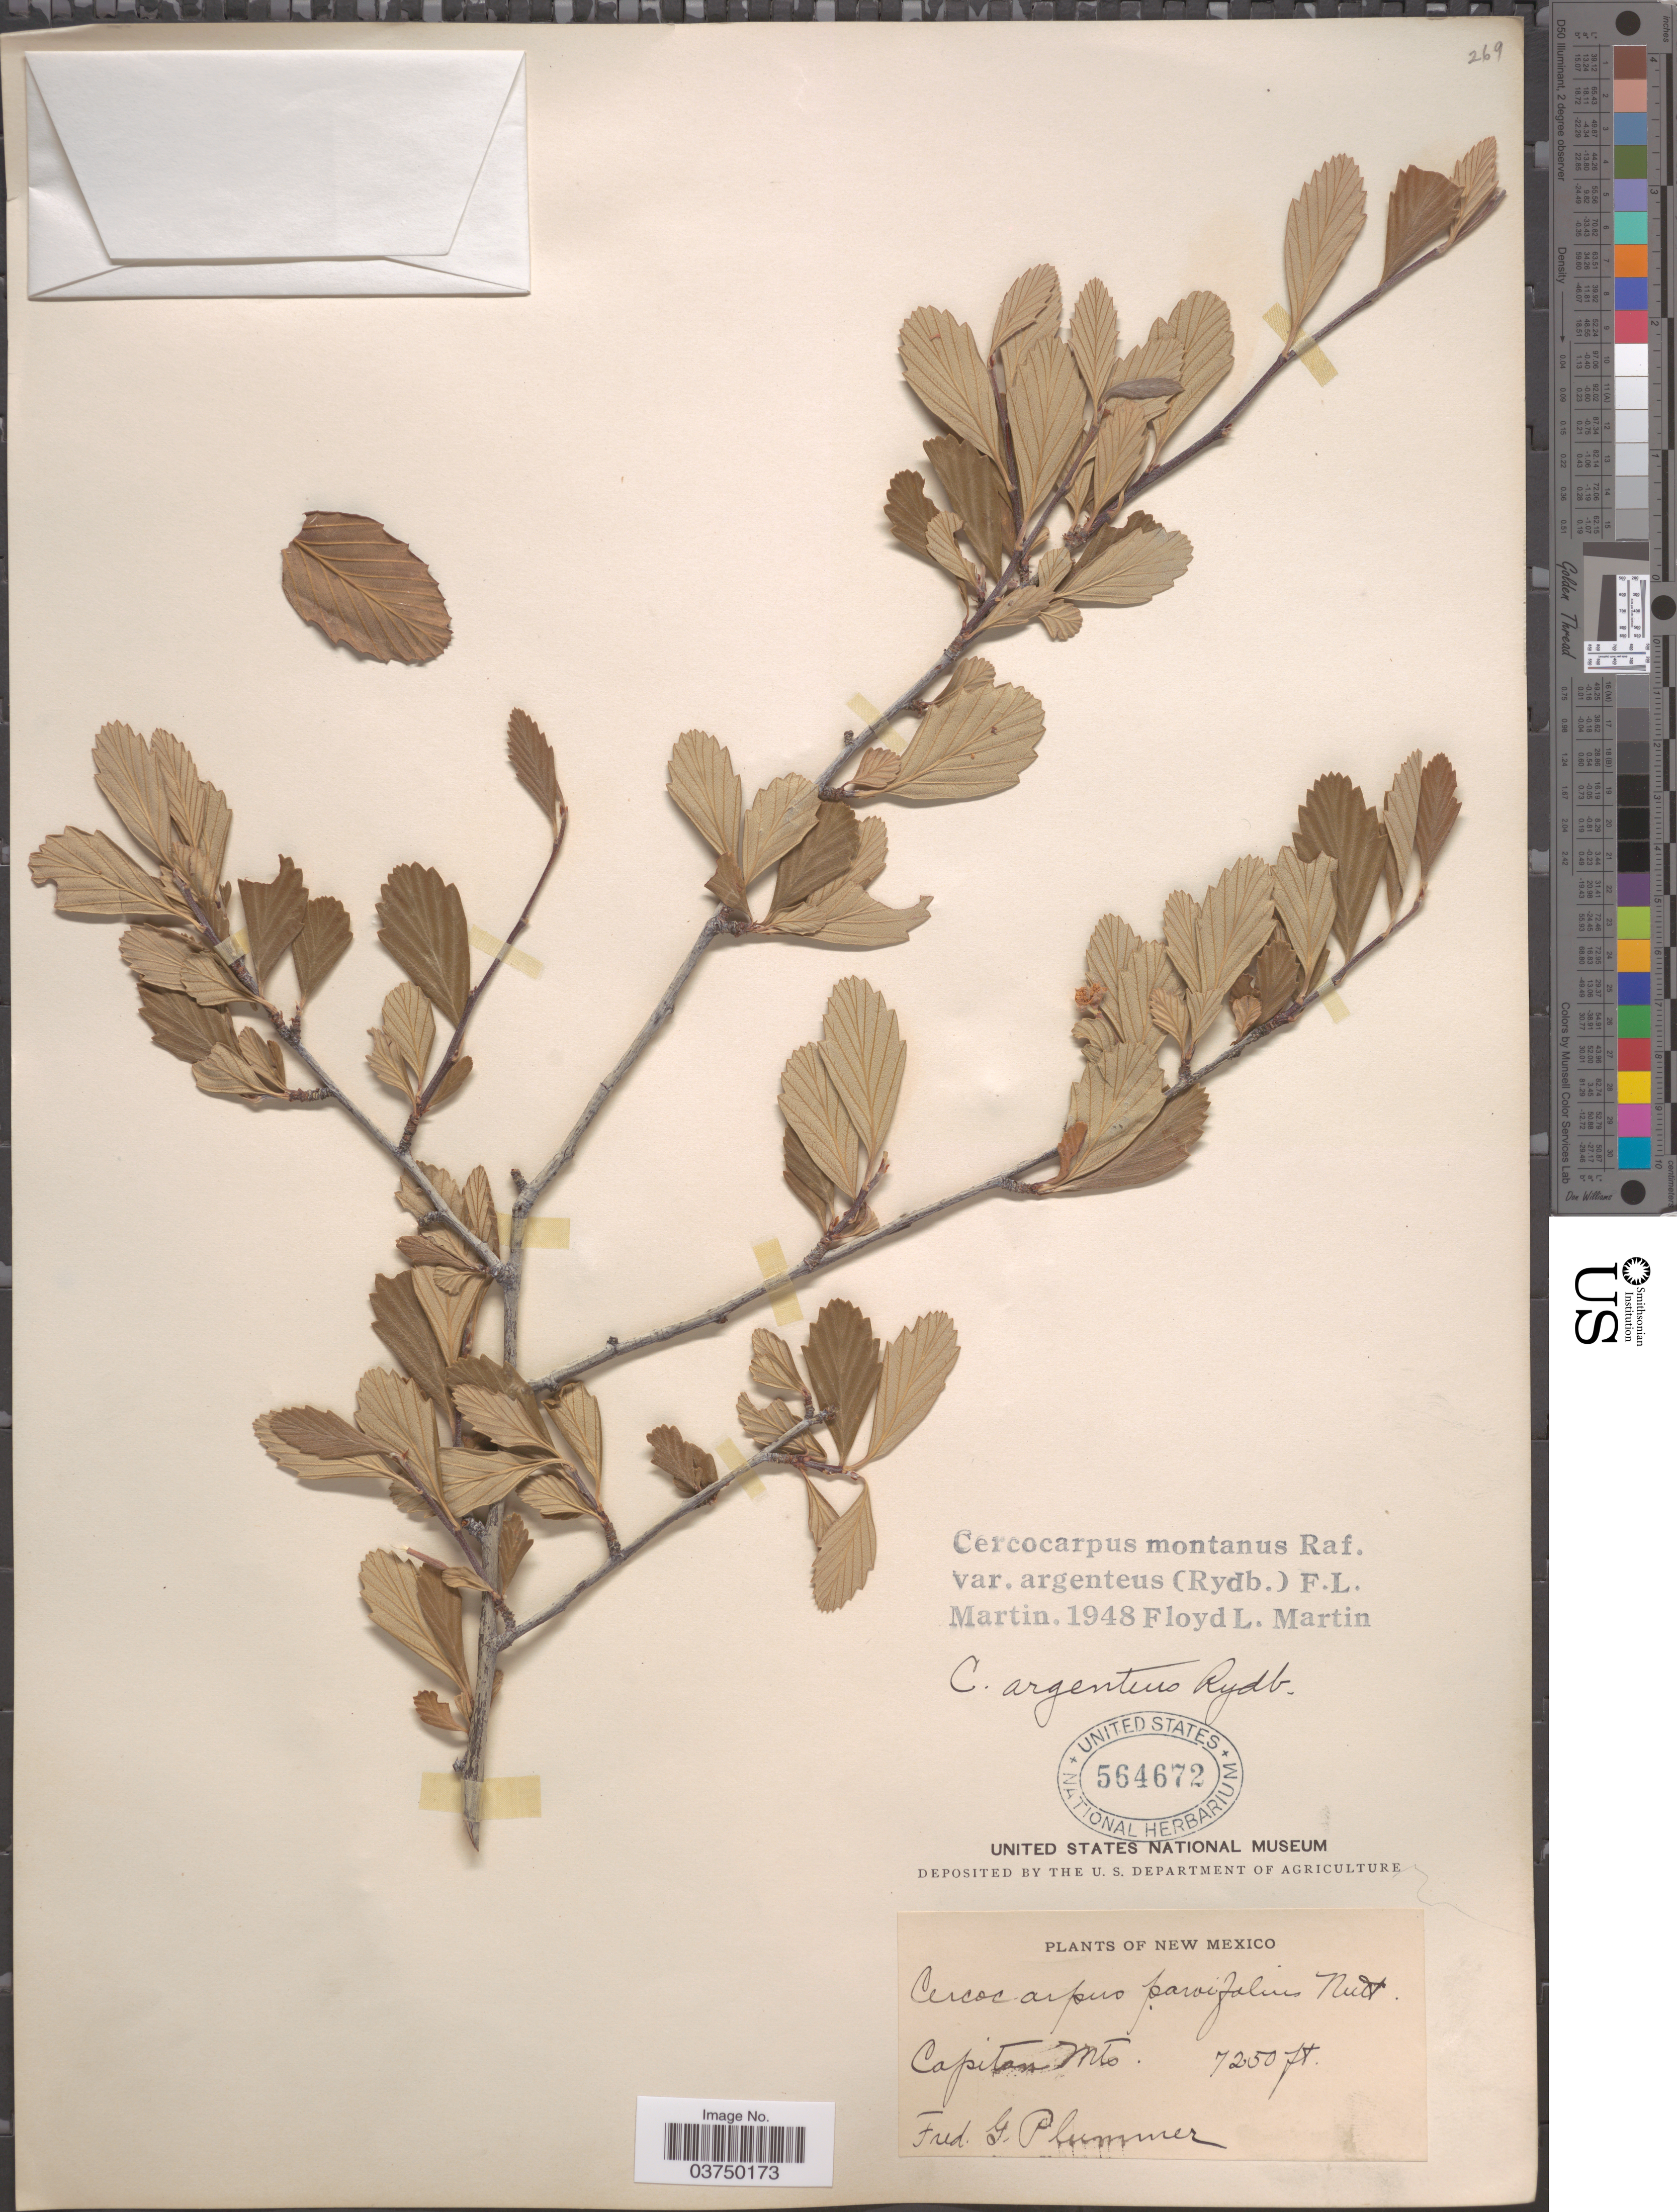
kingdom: Plantae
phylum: Tracheophyta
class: Magnoliopsida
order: Rosales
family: Rosaceae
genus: Cercocarpus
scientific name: Cercocarpus montanus var. argenteus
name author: (Rydb.) F.L. Martin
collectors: F. Plummer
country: United States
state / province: New Mexico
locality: Capitan Mts.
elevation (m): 2210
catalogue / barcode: US 564572